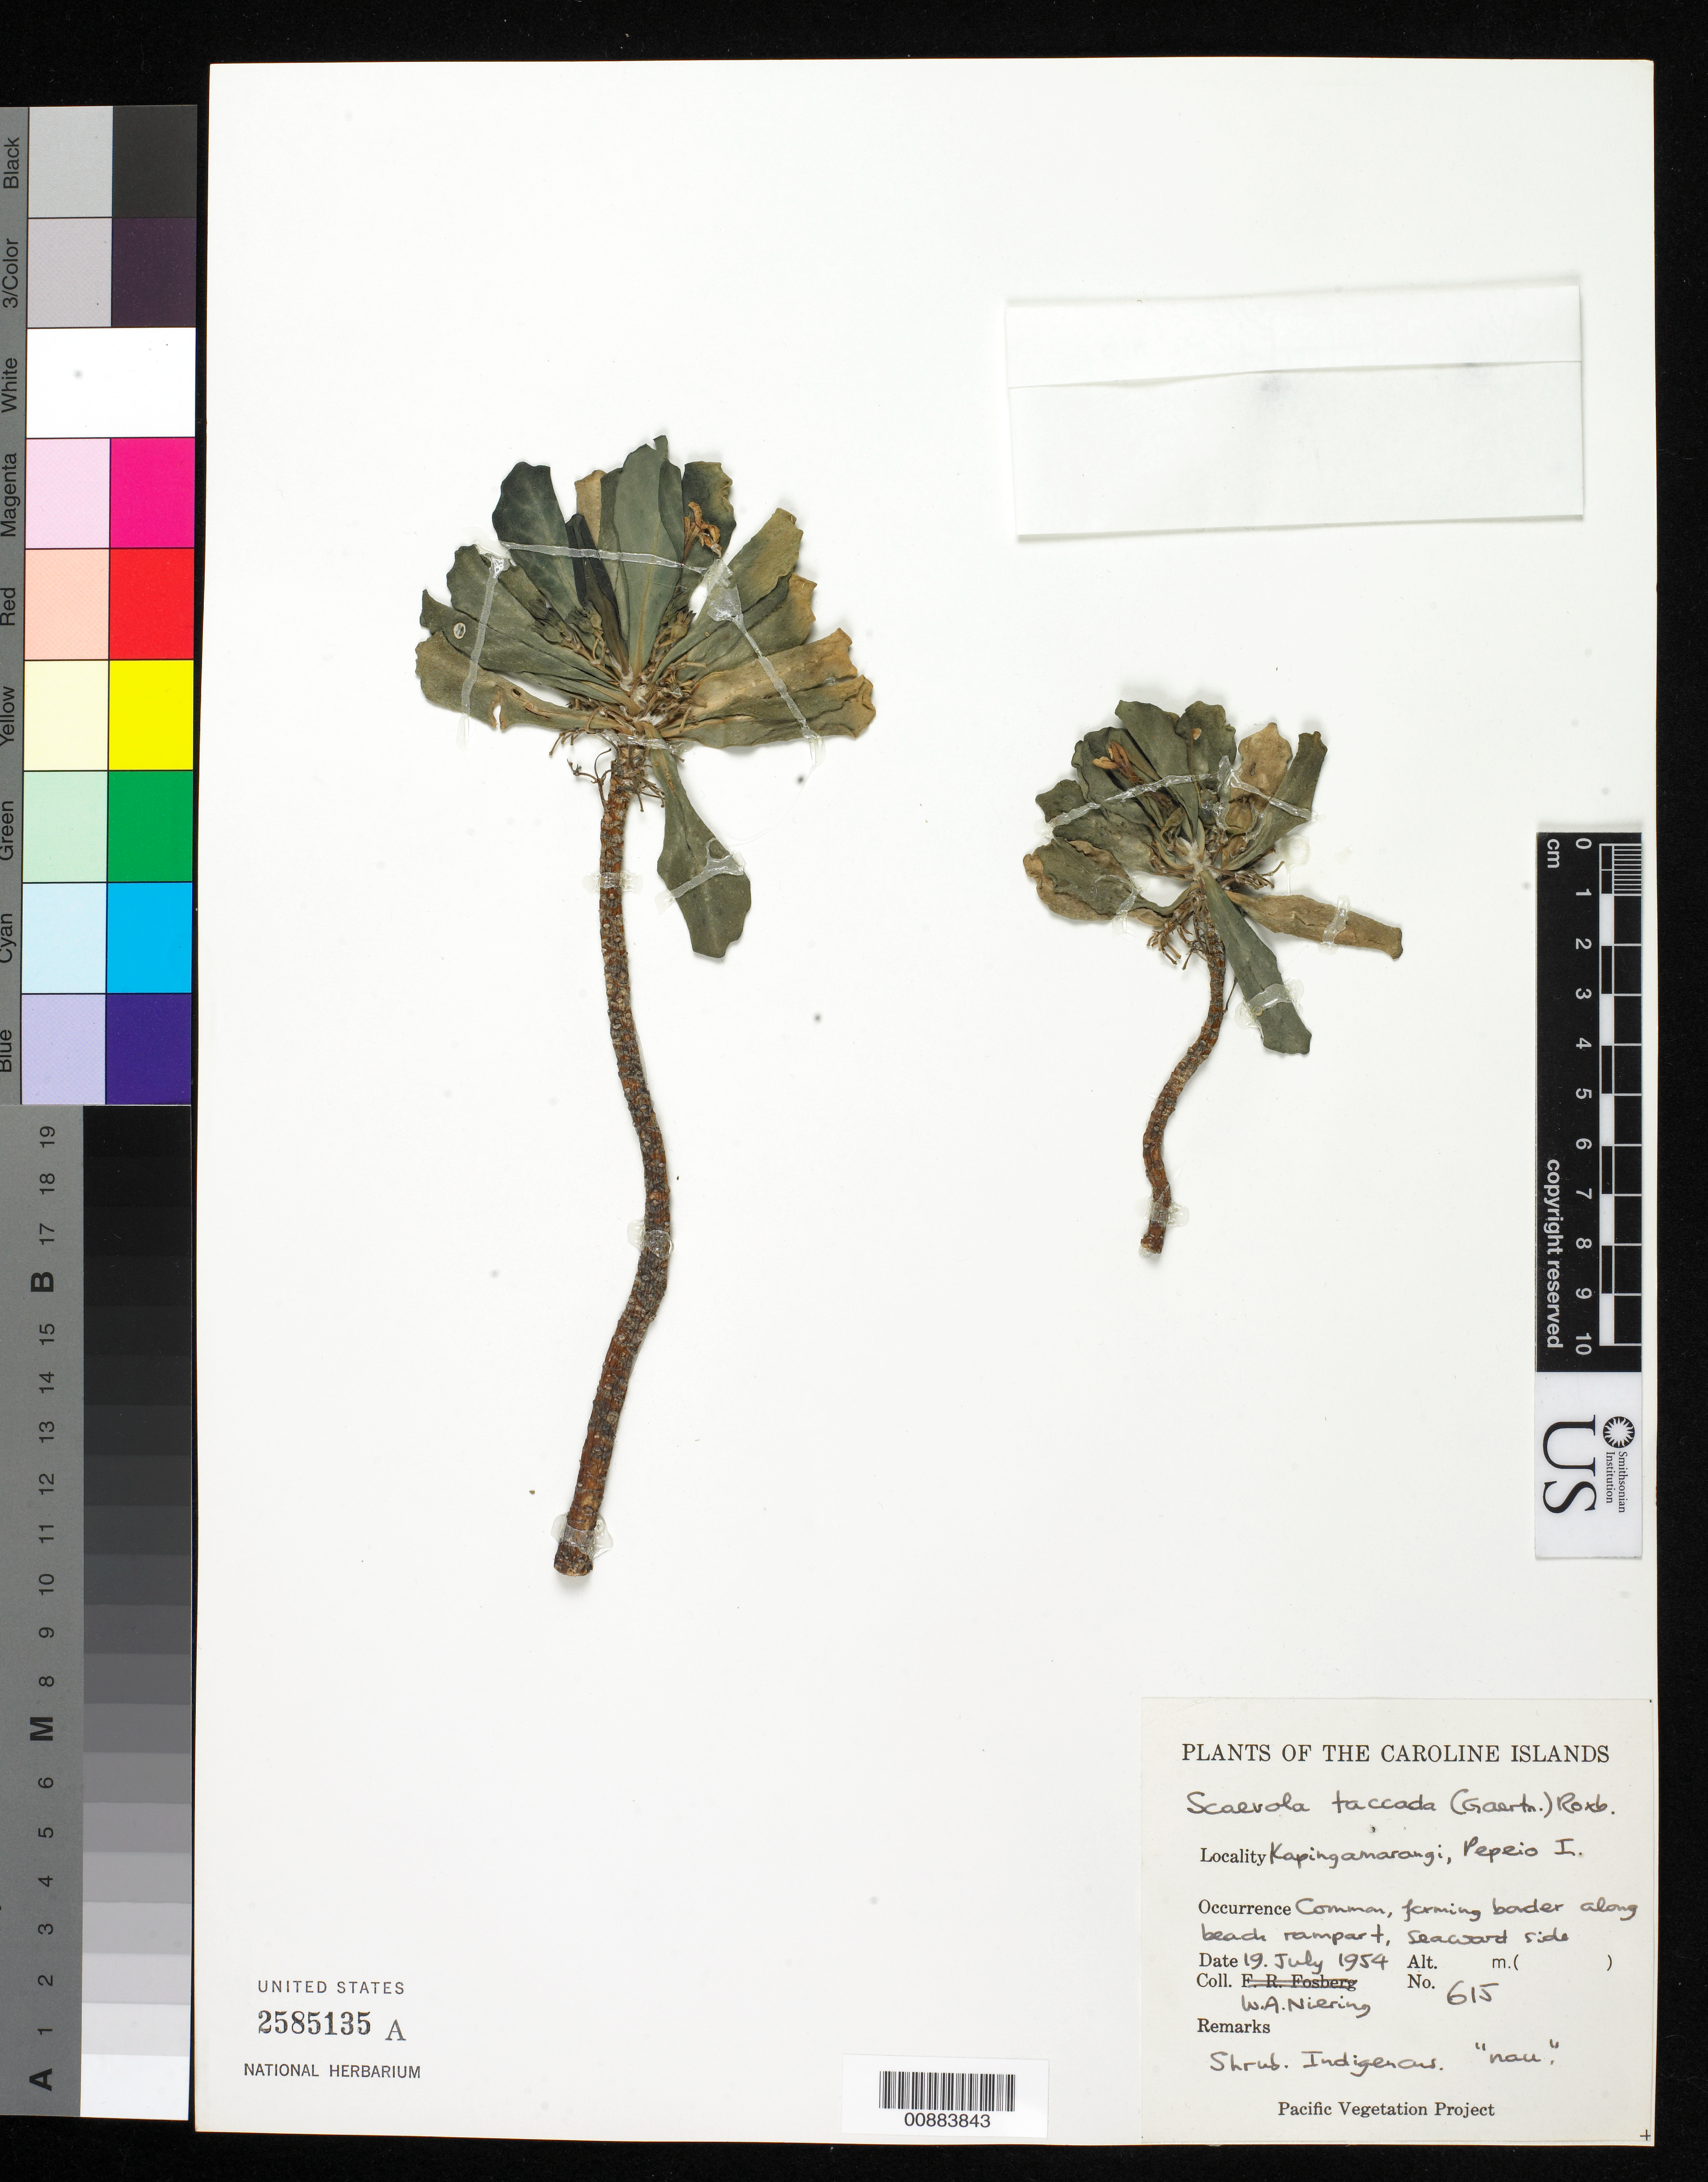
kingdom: Plantae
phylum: Tracheophyta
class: Magnoliopsida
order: Asterales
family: Goodeniaceae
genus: Scaevola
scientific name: Scaevola taccada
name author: (Gaertn.) Roxb.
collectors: W. Niering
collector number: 615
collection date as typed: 19 Jul 1954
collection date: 1954-07-19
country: Micronesia, Federated States of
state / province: Pohnpei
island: Kapingamarangi Atoll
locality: Pepeio Islet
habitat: seaside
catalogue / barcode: US 2585135A